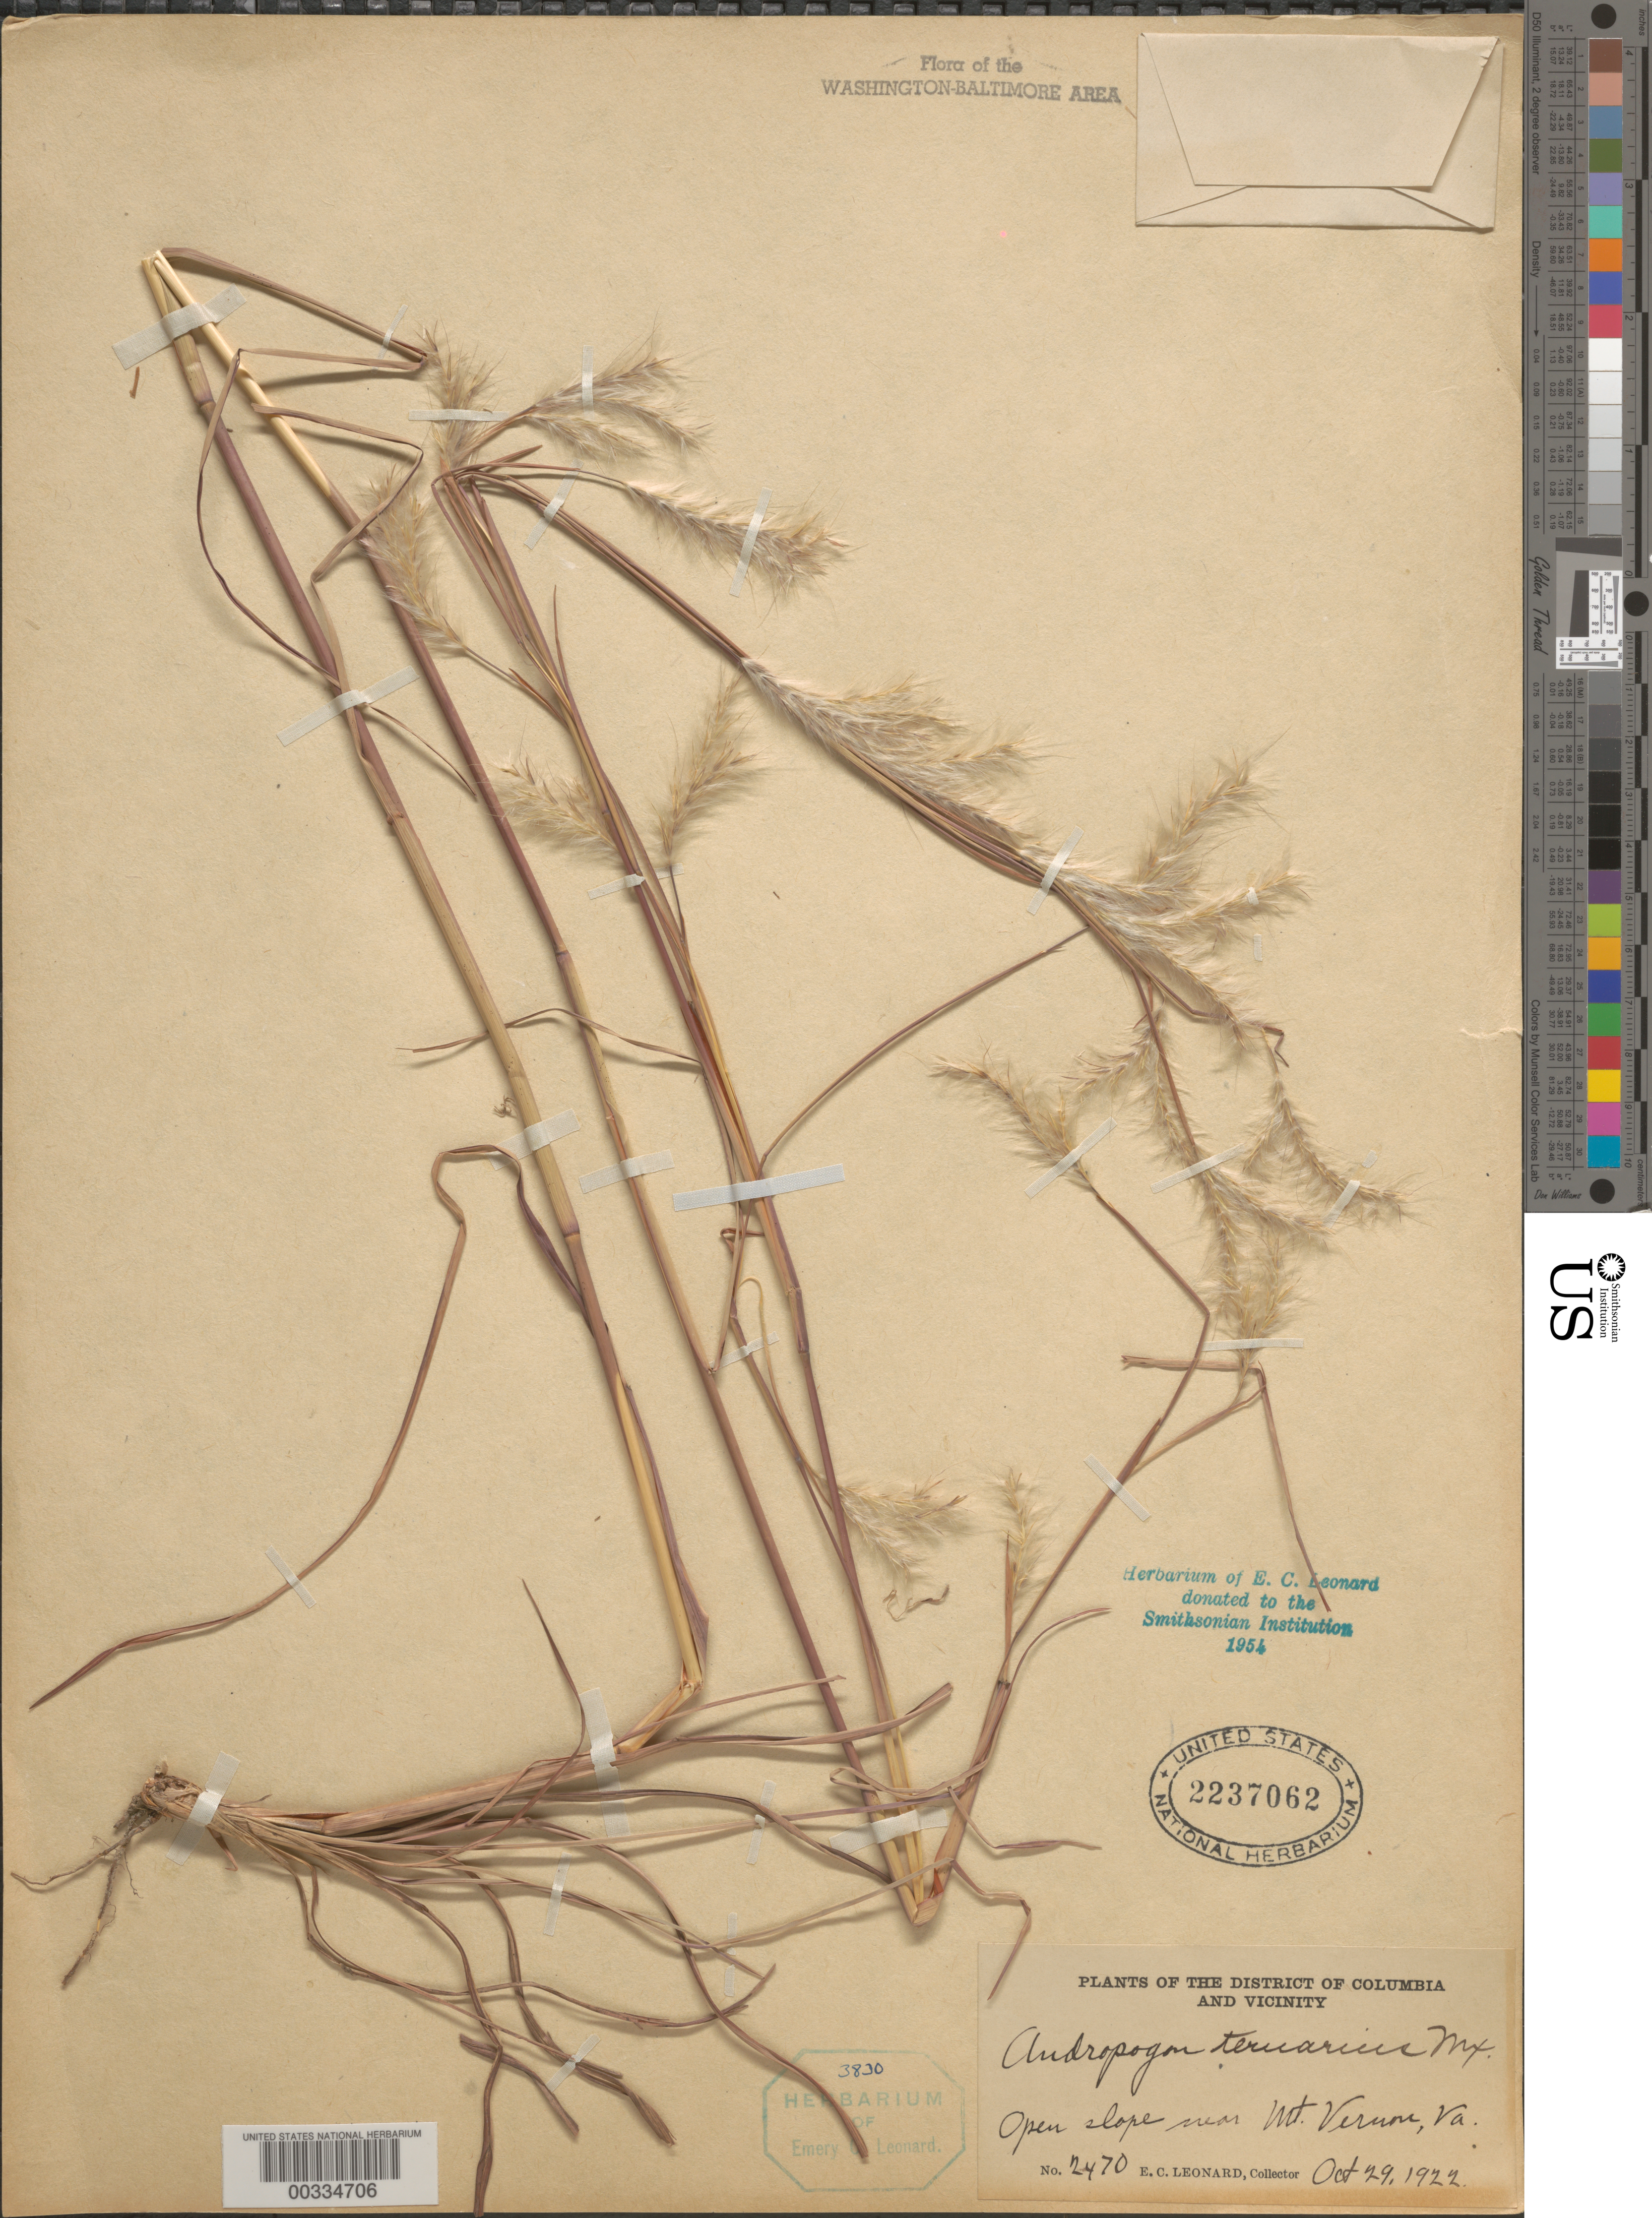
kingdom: Plantae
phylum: Tracheophyta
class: Liliopsida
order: Poales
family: Poaceae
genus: Andropogon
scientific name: Andropogon ternarius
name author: Michx.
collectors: E. C. Leonard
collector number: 2470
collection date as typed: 29 Oct 1922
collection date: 1922-10-29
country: United States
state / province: Virginia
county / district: Fairfax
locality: Mount Vernon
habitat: Open slope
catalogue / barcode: US 2237062